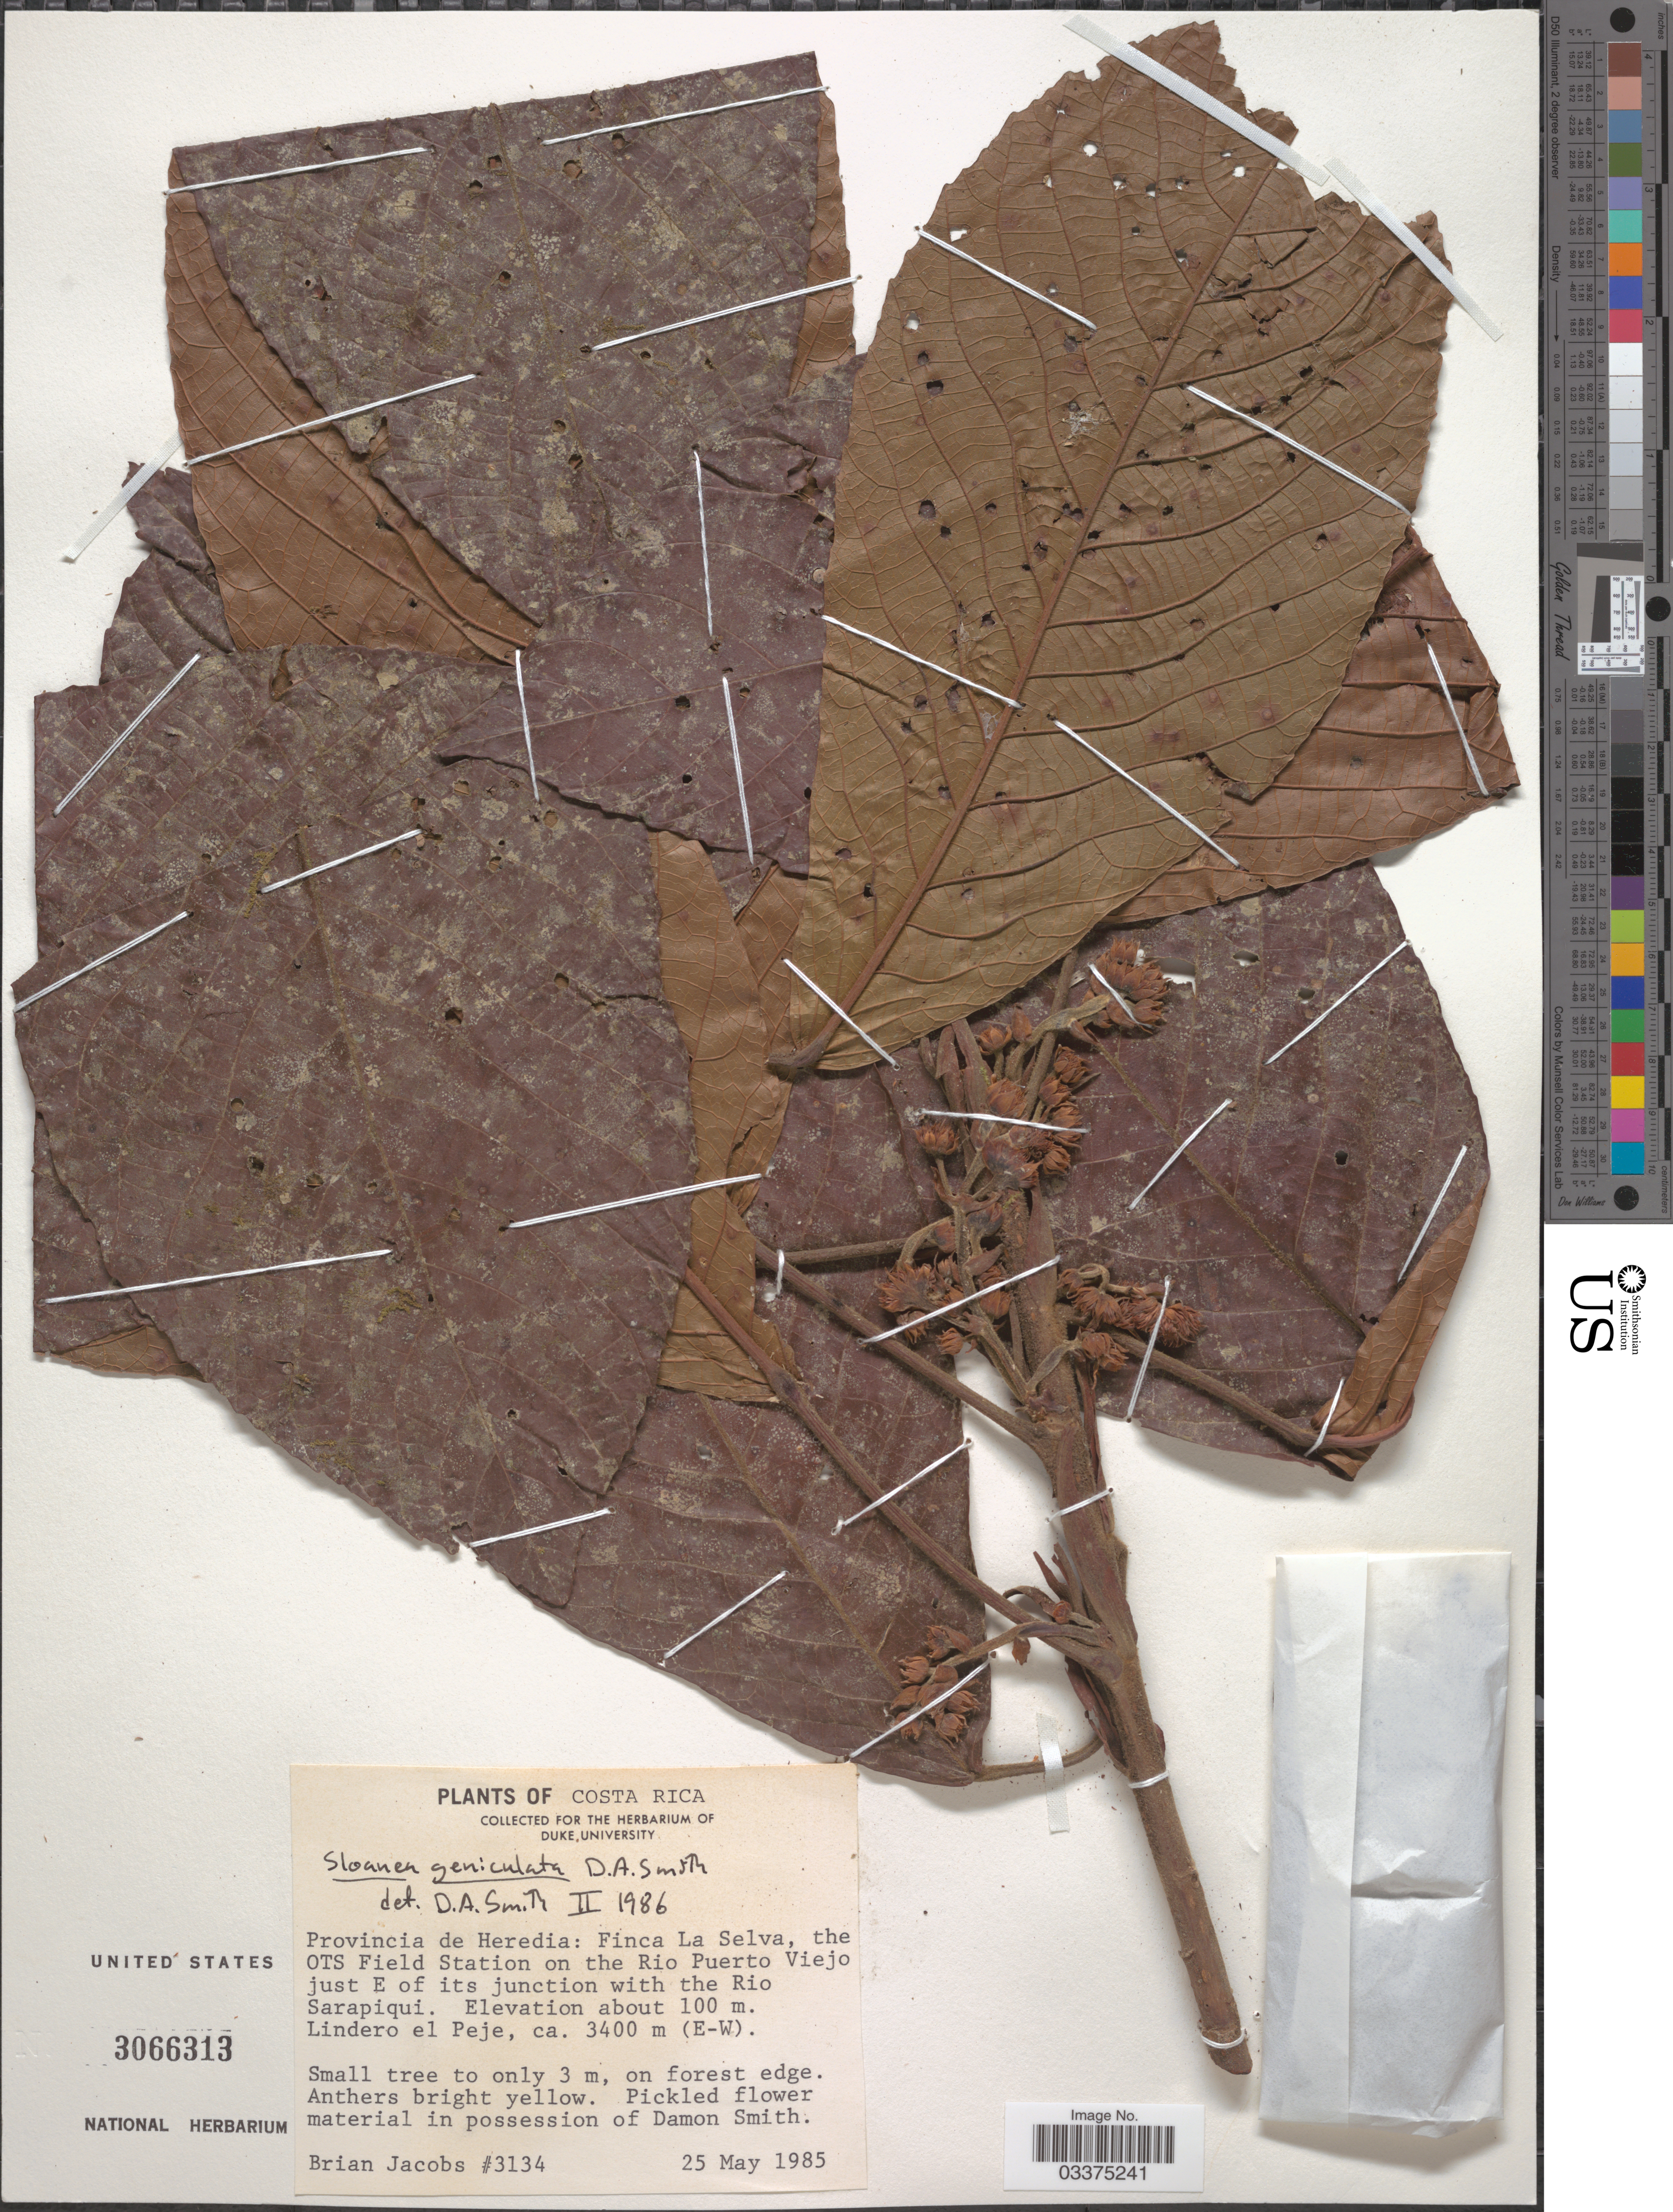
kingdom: Plantae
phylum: Tracheophyta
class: Magnoliopsida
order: Oxalidales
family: Elaeocarpaceae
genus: Sloanea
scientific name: Sloanea geniculata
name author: Dam. A. Sm.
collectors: B. Jacobs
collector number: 3134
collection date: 1985-05-25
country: Costa Rica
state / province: Heredia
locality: Finca La Selva, the OTS Field Station on the Río Puerto Viejo just E of its junction with the Rio Sarapiqui. Lindero el Peje, ca. 3400 m (E-W).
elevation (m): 100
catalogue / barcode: US 3066313